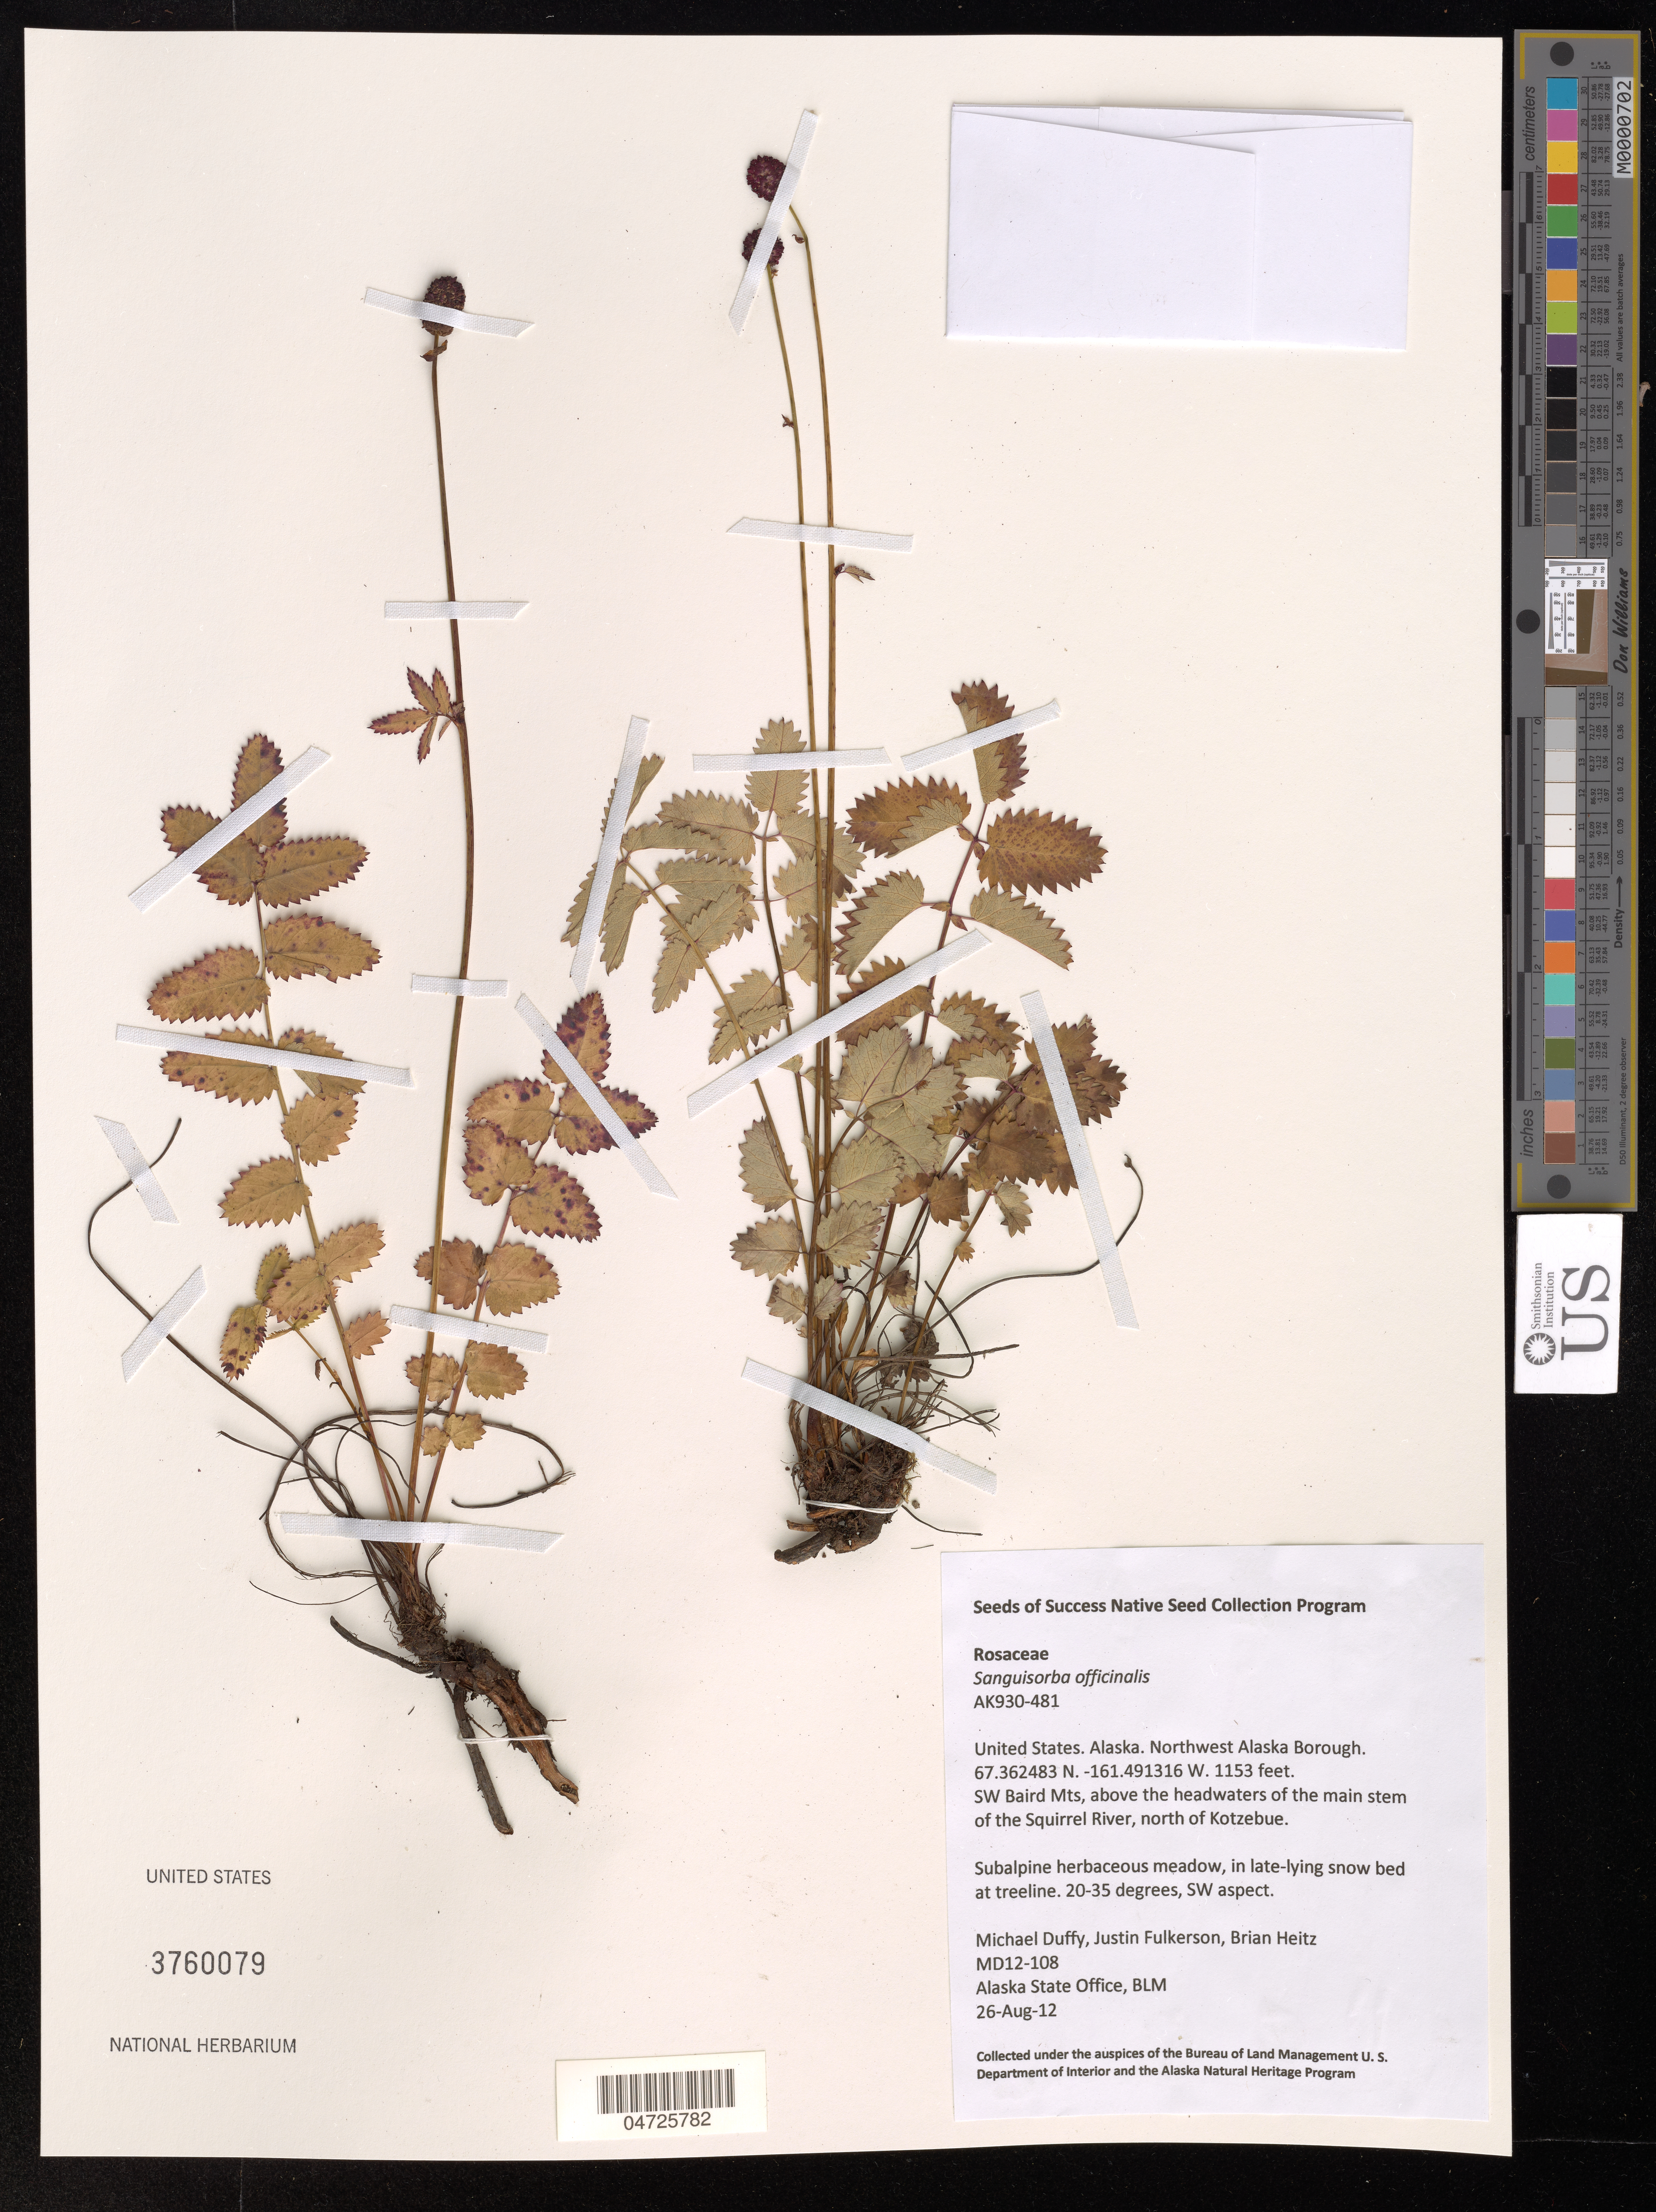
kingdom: Plantae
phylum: Tracheophyta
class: Magnoliopsida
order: Rosales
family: Rosaceae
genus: Sanguisorba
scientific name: Sanguisorba officinalis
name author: L.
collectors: M. Duffy, J. Fulkerson & B. Heitz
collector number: MD12-108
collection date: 2012-08-26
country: United States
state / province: Alaska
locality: Northwest Alaska Borough. SW Baird Mts, above the headwaters of the main stem of the Squirrel River, north of Kotzebue.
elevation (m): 351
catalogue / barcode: US 3760079